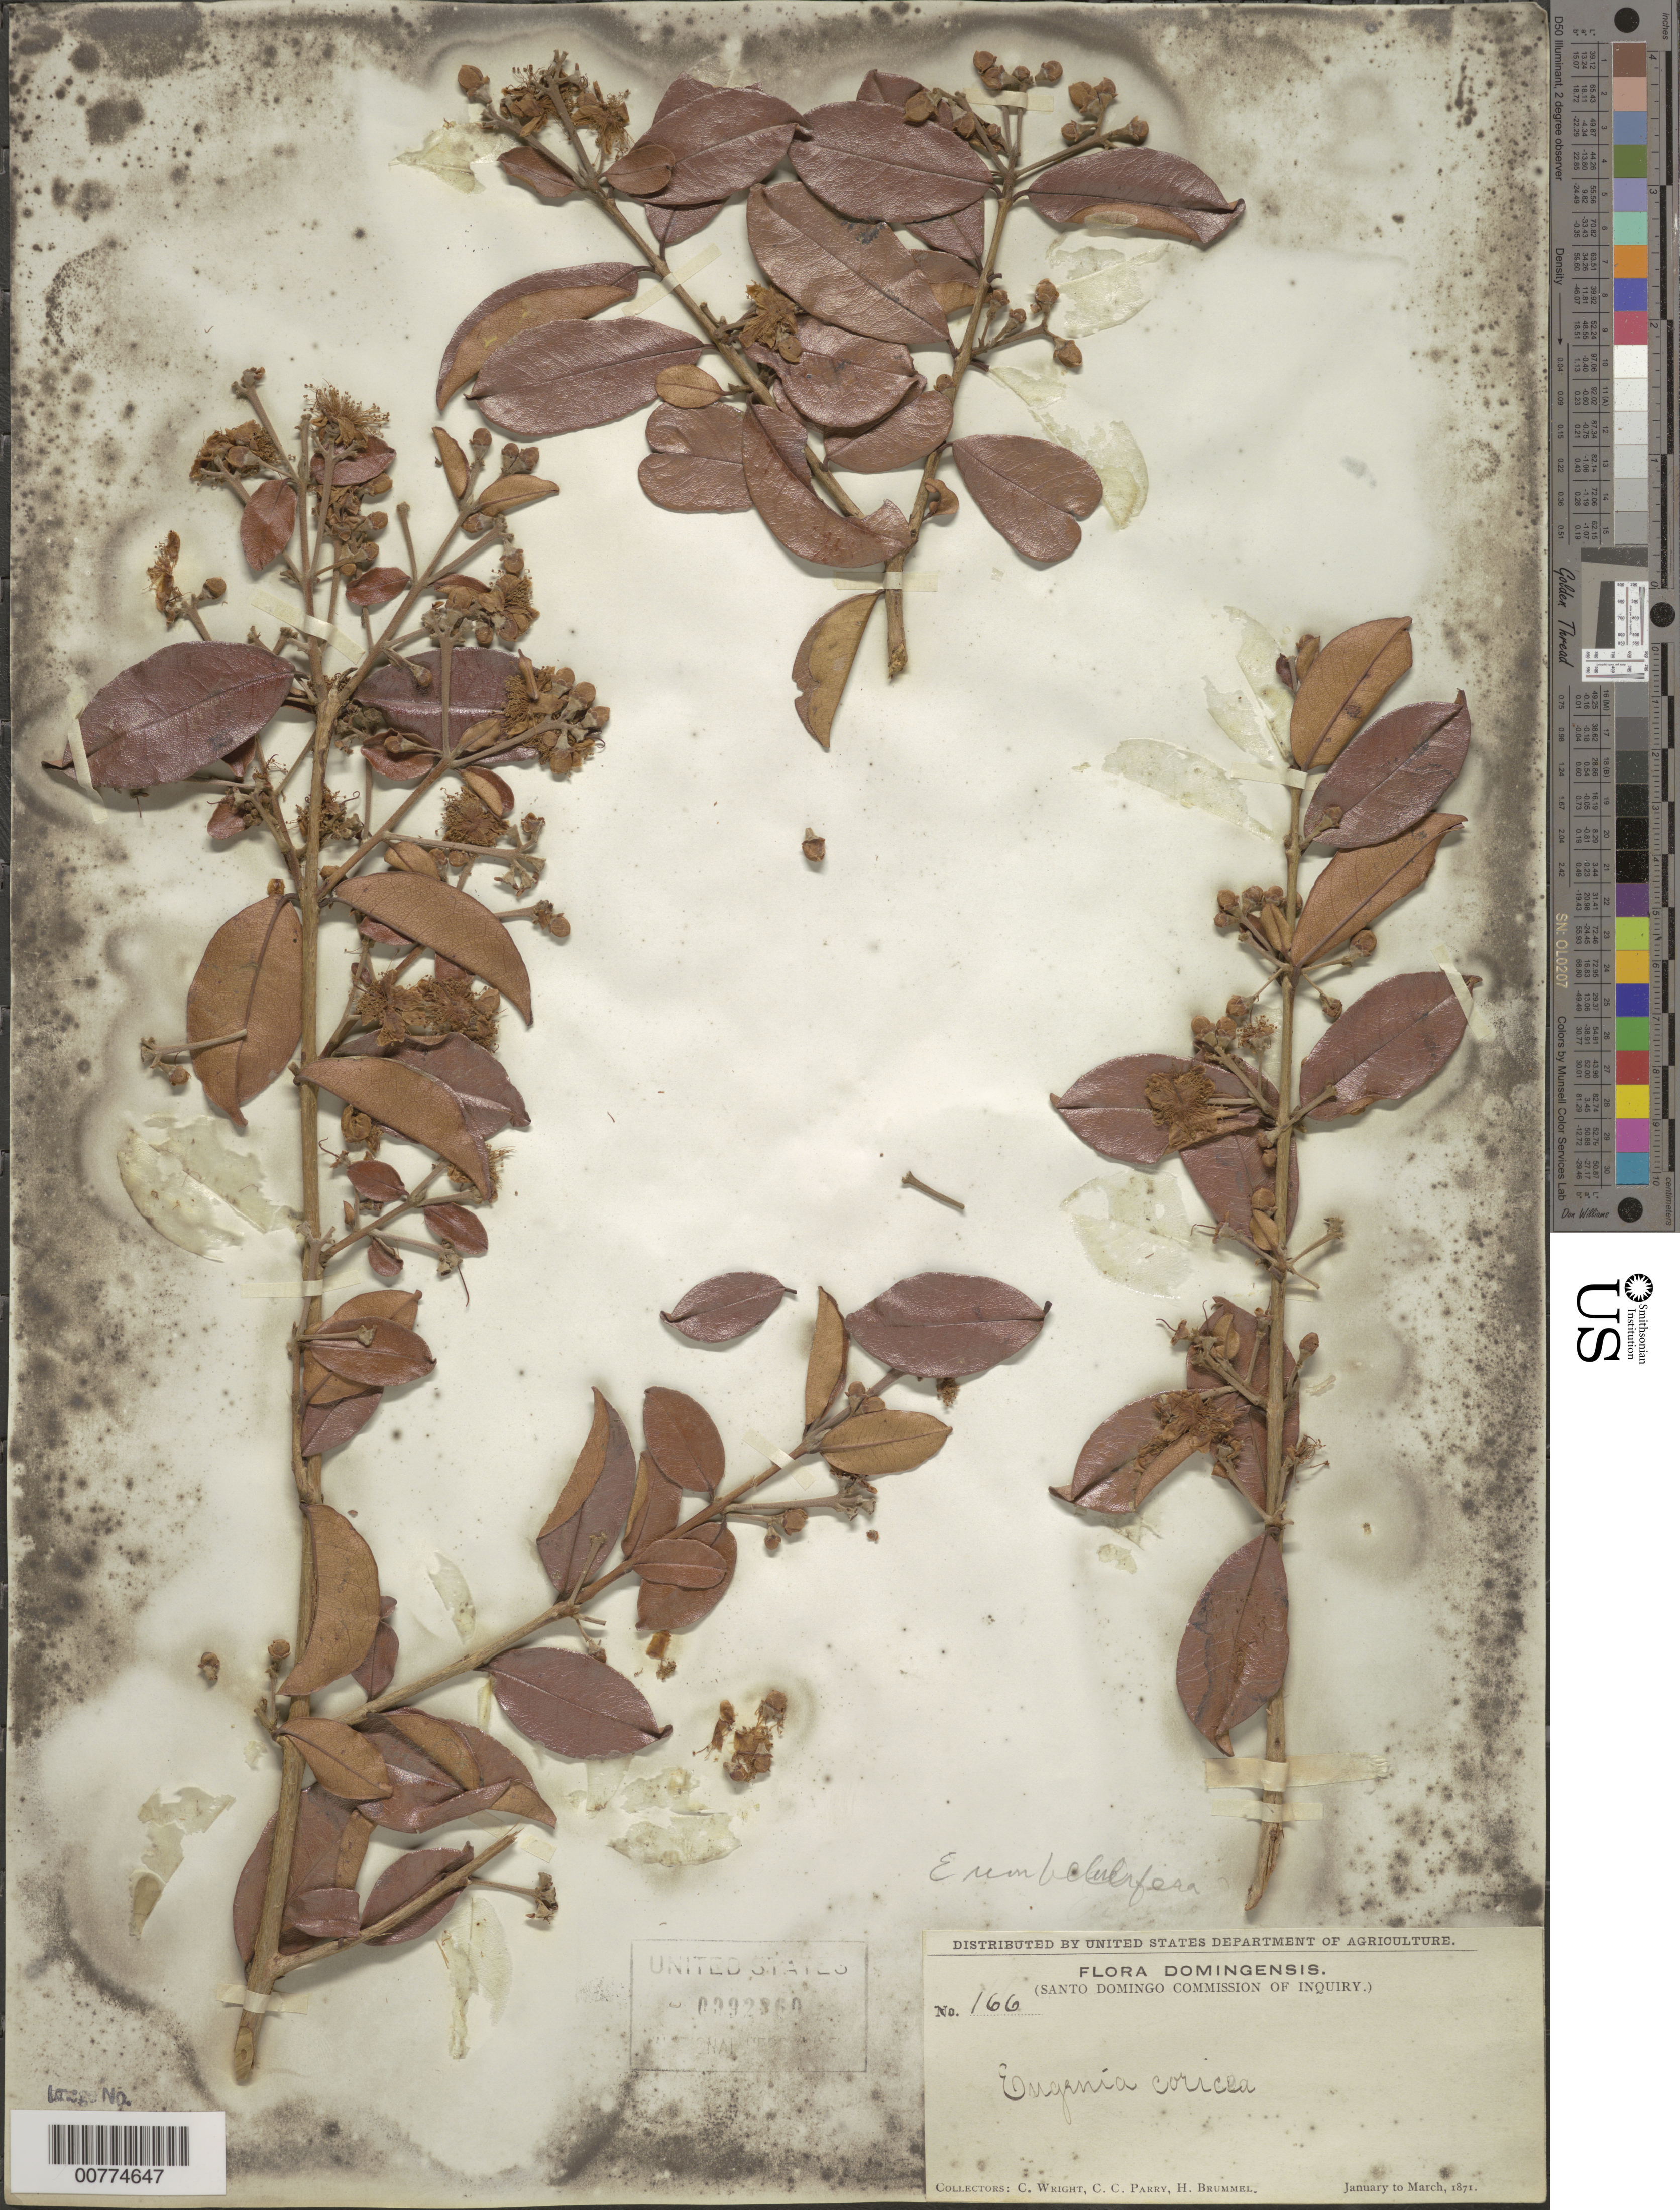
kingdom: Plantae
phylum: Tracheophyta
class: Magnoliopsida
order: Myrtales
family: Myrtaceae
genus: Eugenia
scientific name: Eugenia sp.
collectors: C. Wright, C. C. Parry & H. Brummel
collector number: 166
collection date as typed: Jan 1871 to -- Mar 1871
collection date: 1871-01/1871-03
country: Dominican Republic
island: Hispaniola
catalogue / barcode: US 392360